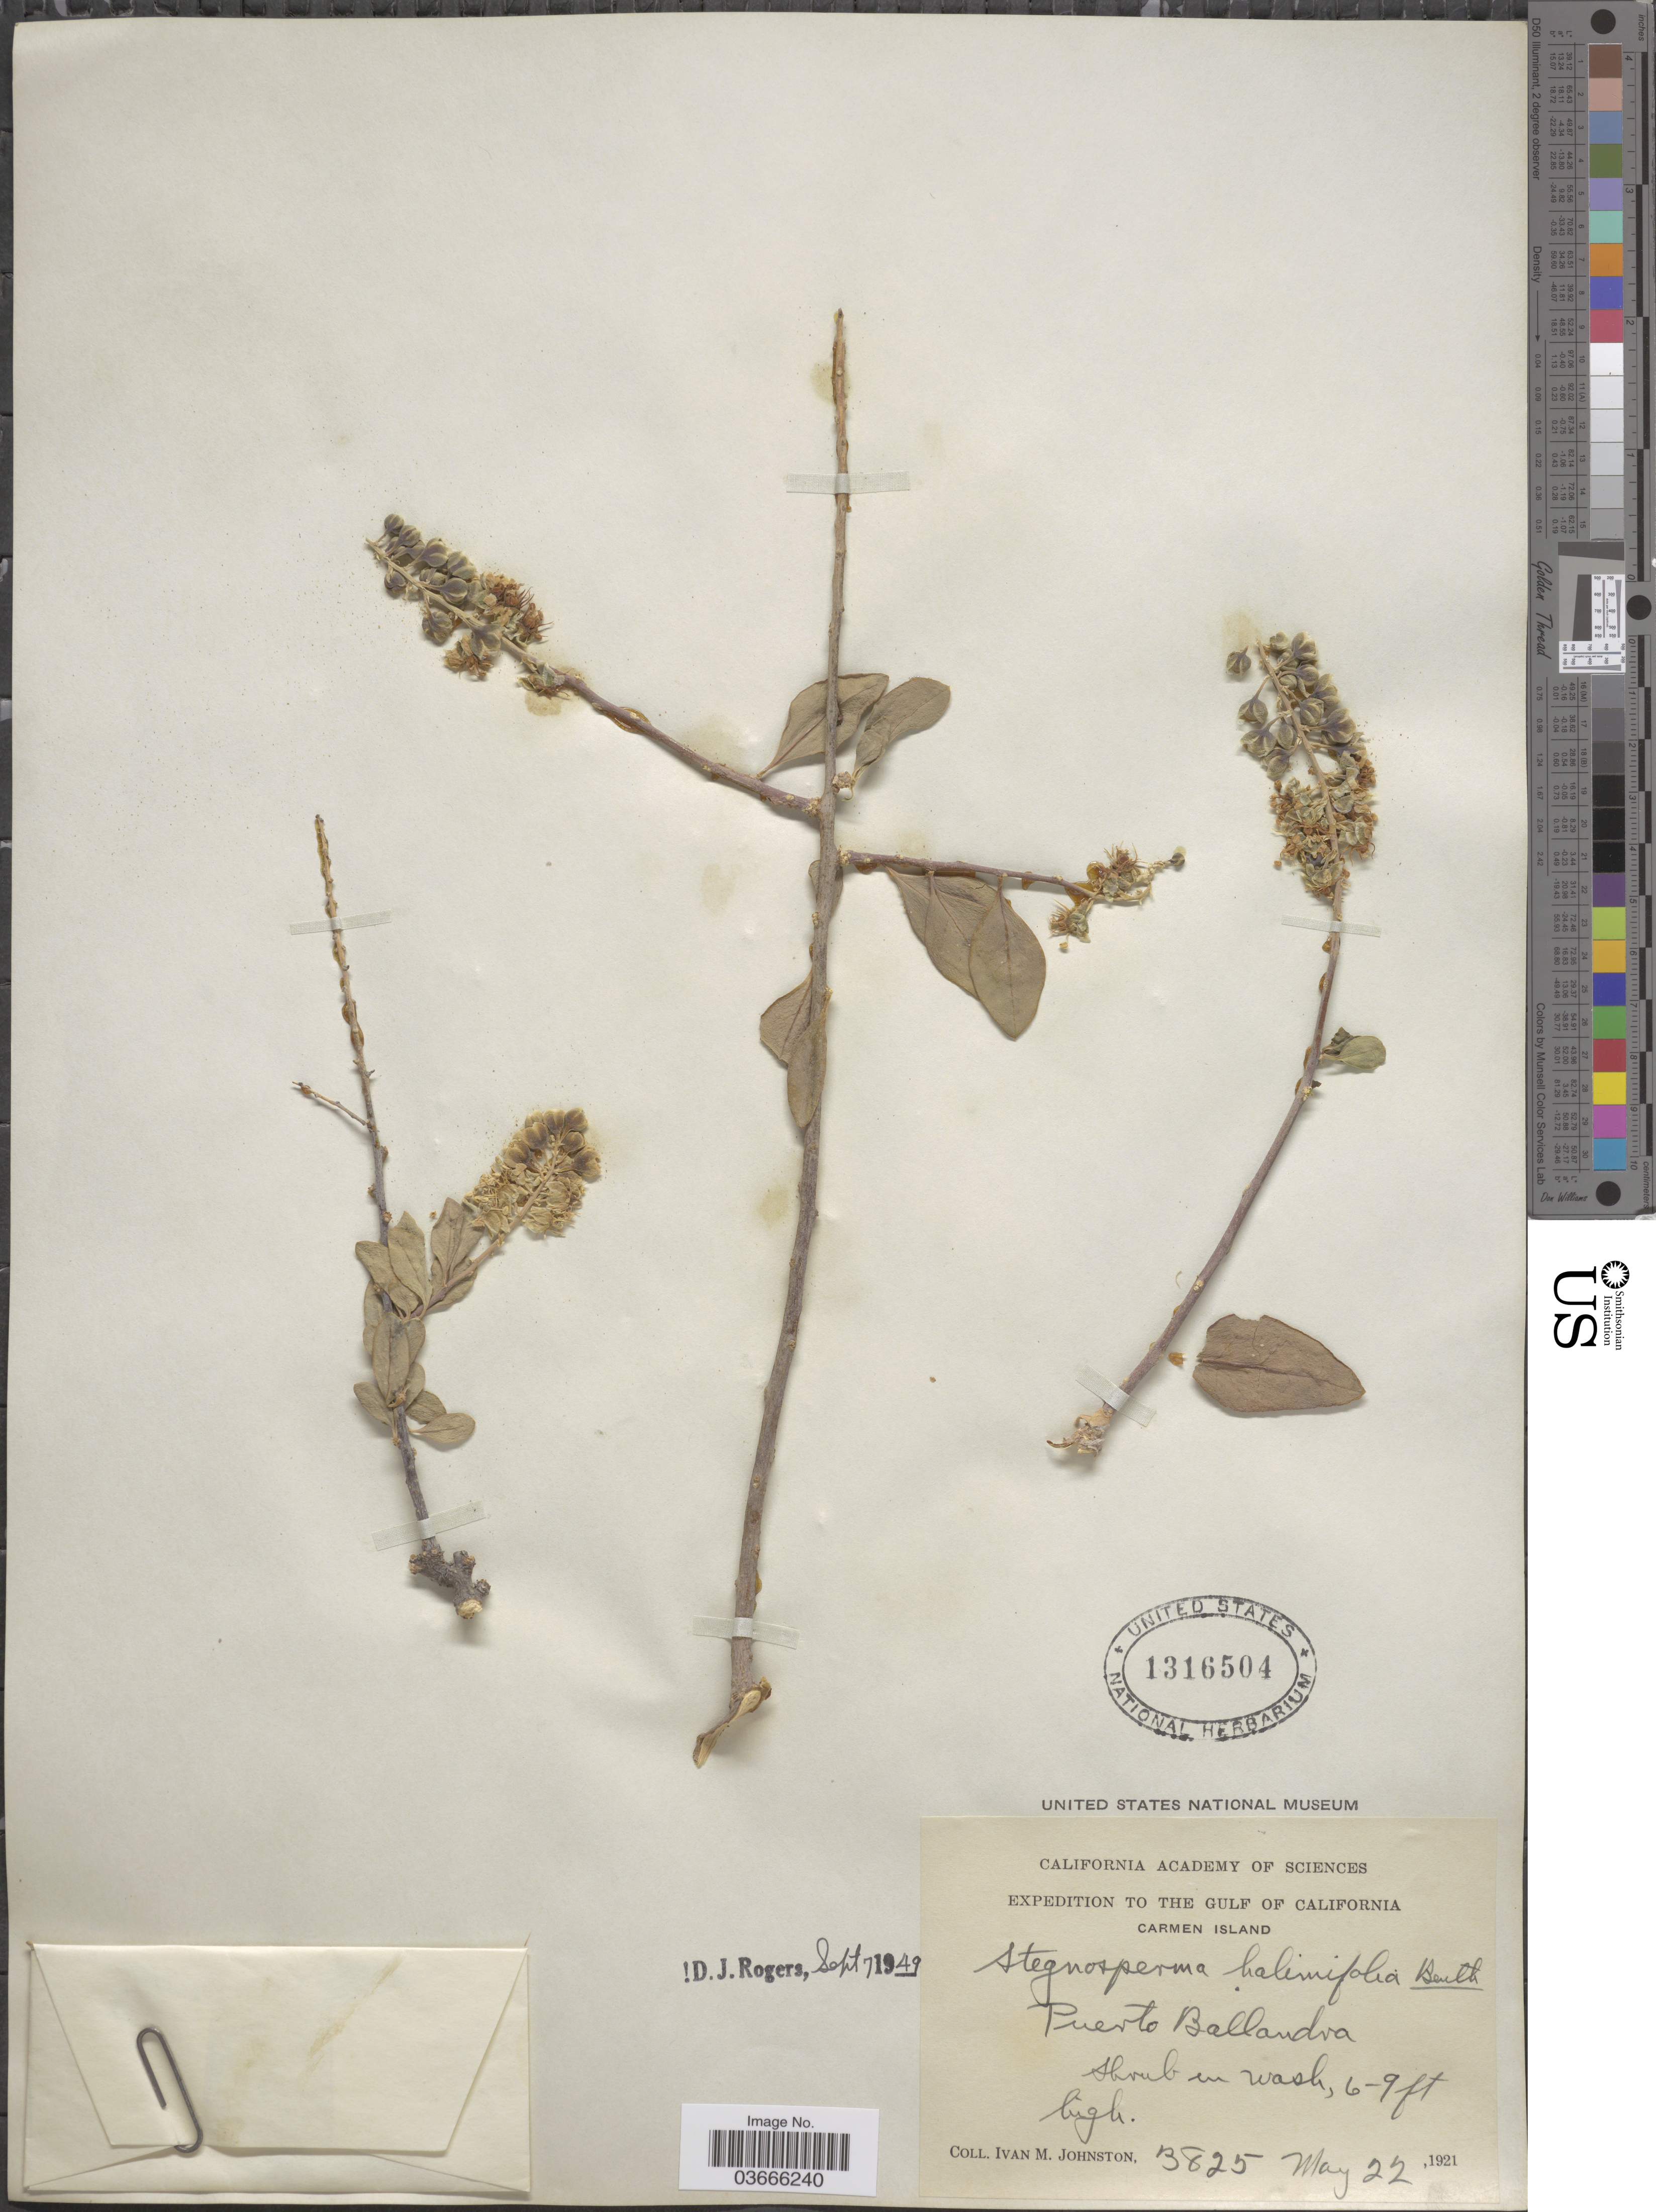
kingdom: Plantae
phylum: Tracheophyta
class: Magnoliopsida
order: Caryophyllales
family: Stegnospermataceae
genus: Stegnosperma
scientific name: Stegnosperma halimifolium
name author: Benth.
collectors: I.M. Johnston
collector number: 3825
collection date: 1921-05-22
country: Mexico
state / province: Baja California Sur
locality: The Gulf of California. Carmen Island. Puerto Ballandra.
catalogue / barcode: US 1316504